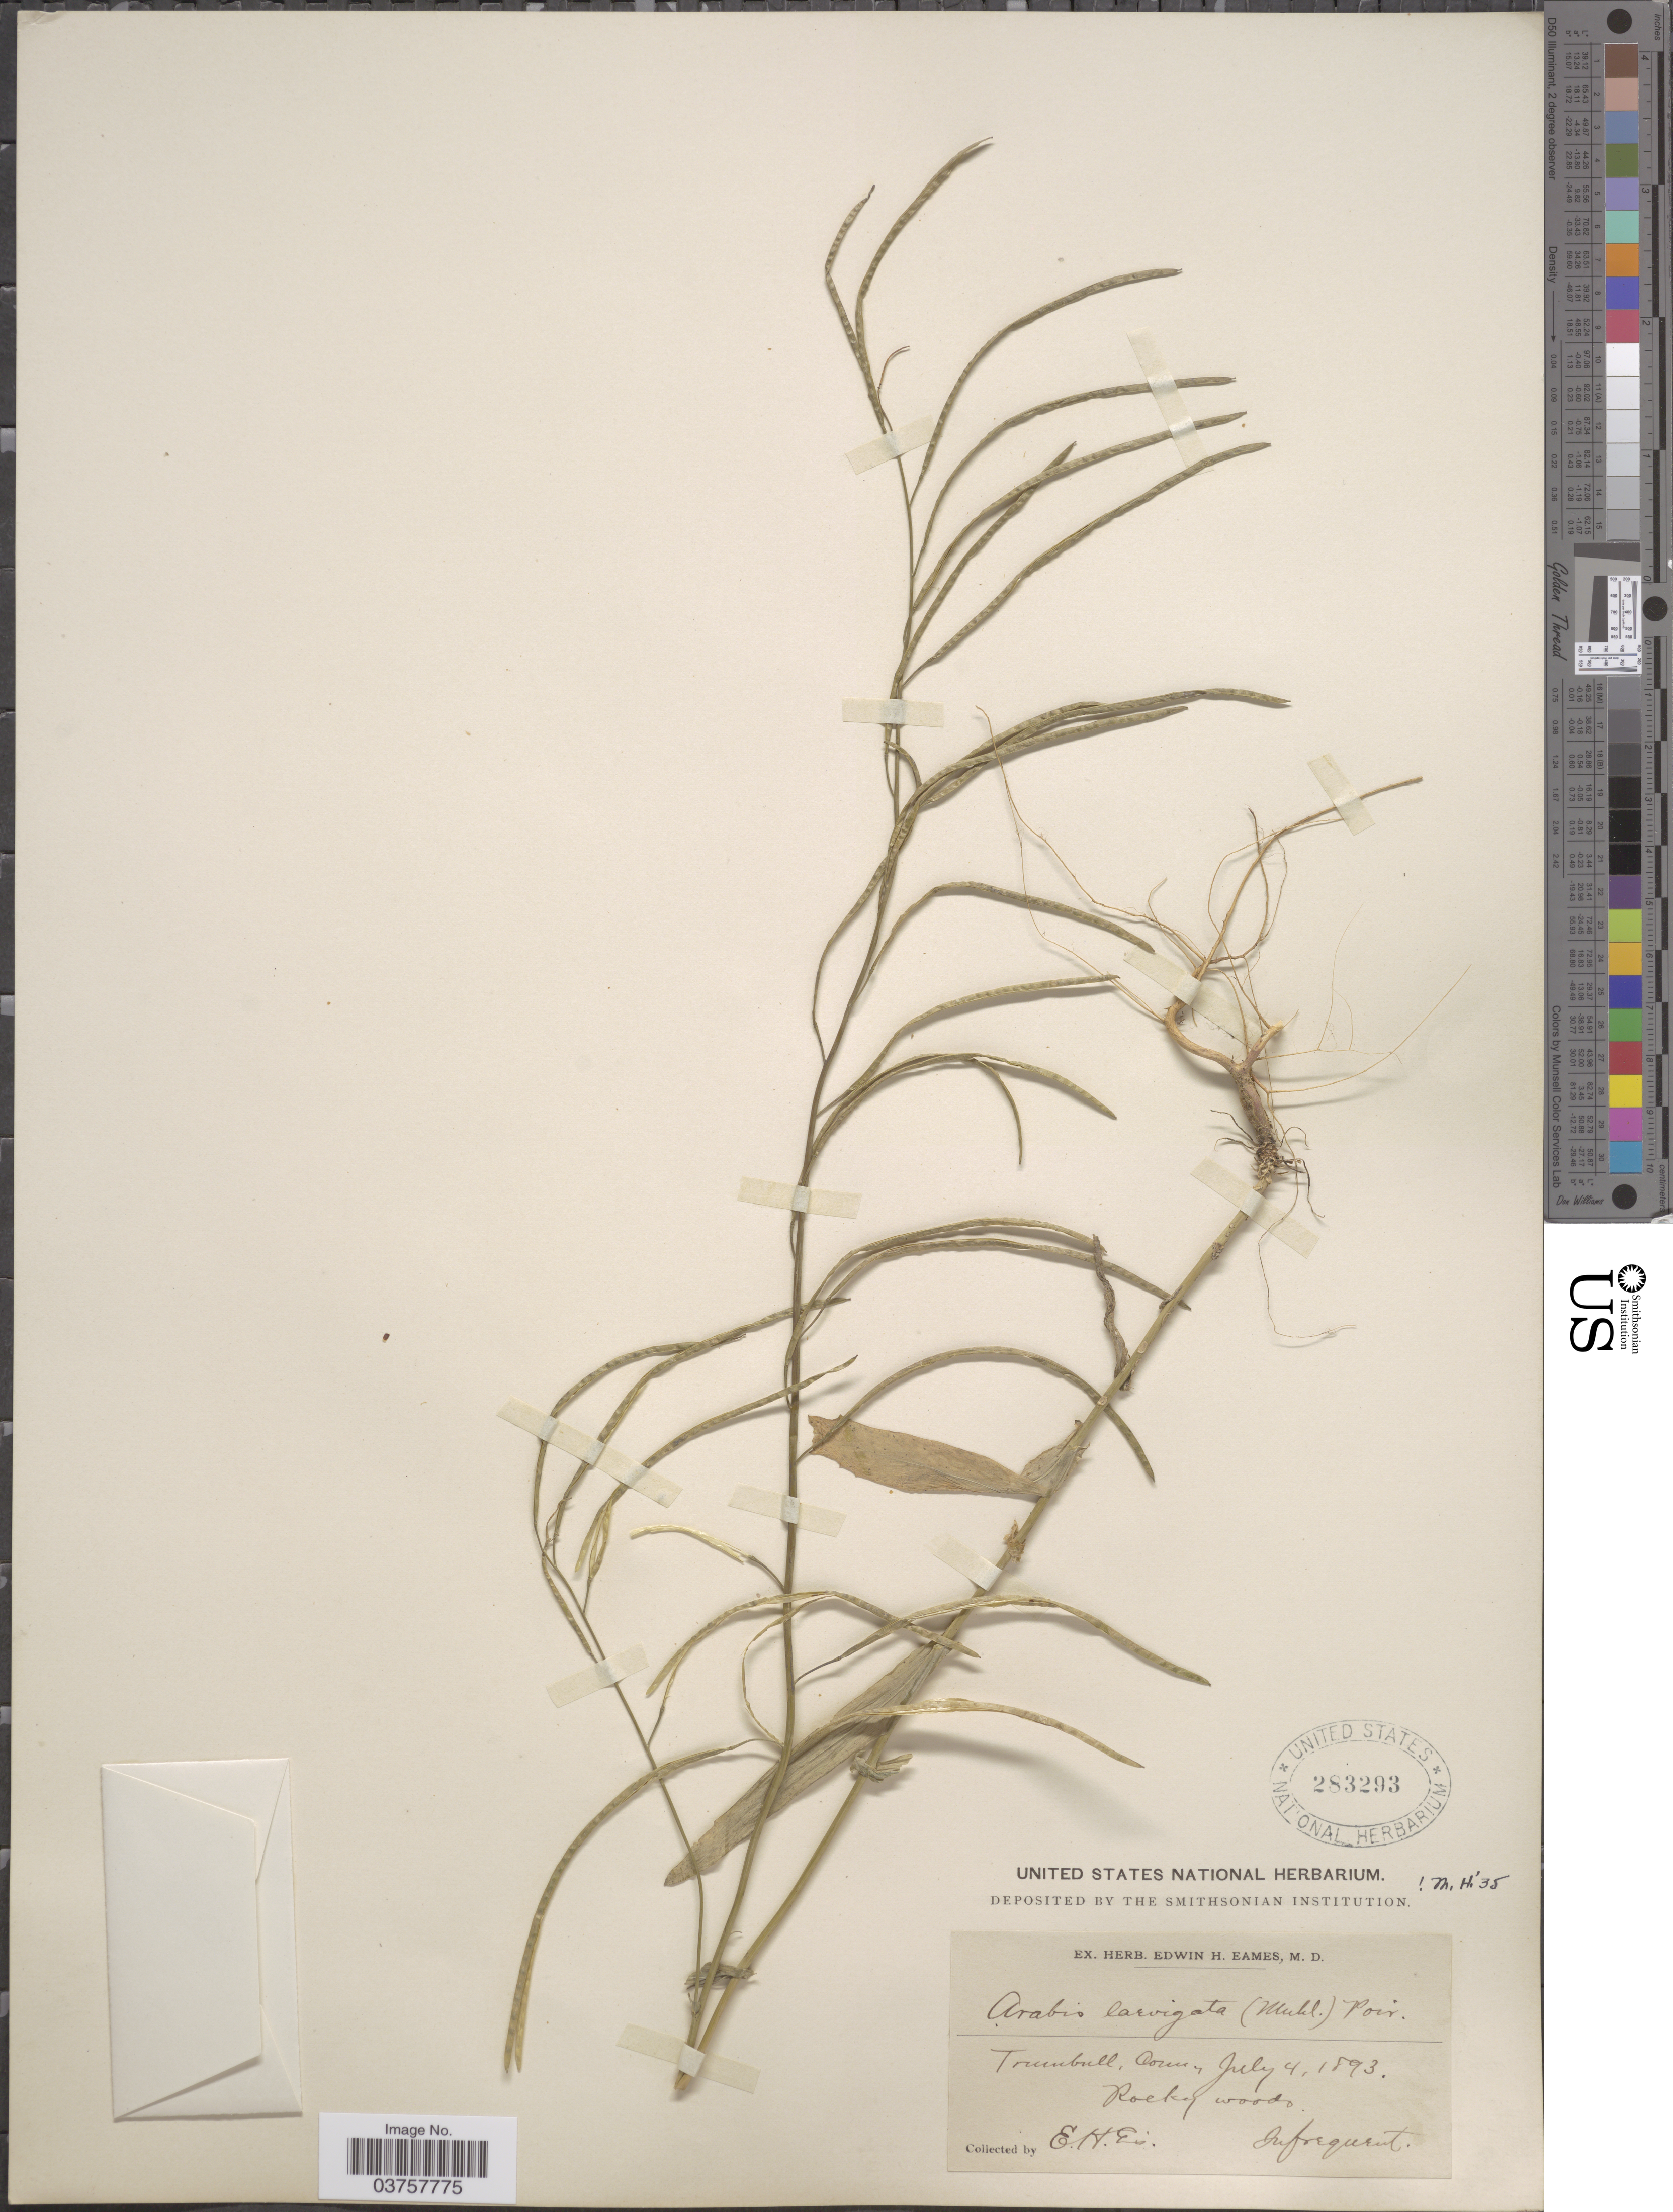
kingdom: Plantae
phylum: Tracheophyta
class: Magnoliopsida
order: Brassicales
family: Brassicaceae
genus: Arabis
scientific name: Arabis laevigata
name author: (Muhl. ex Willd.) Poir.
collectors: E. H. Eames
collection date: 1893-07-04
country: United States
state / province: Connecticut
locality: Trumbull.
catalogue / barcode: US 283293